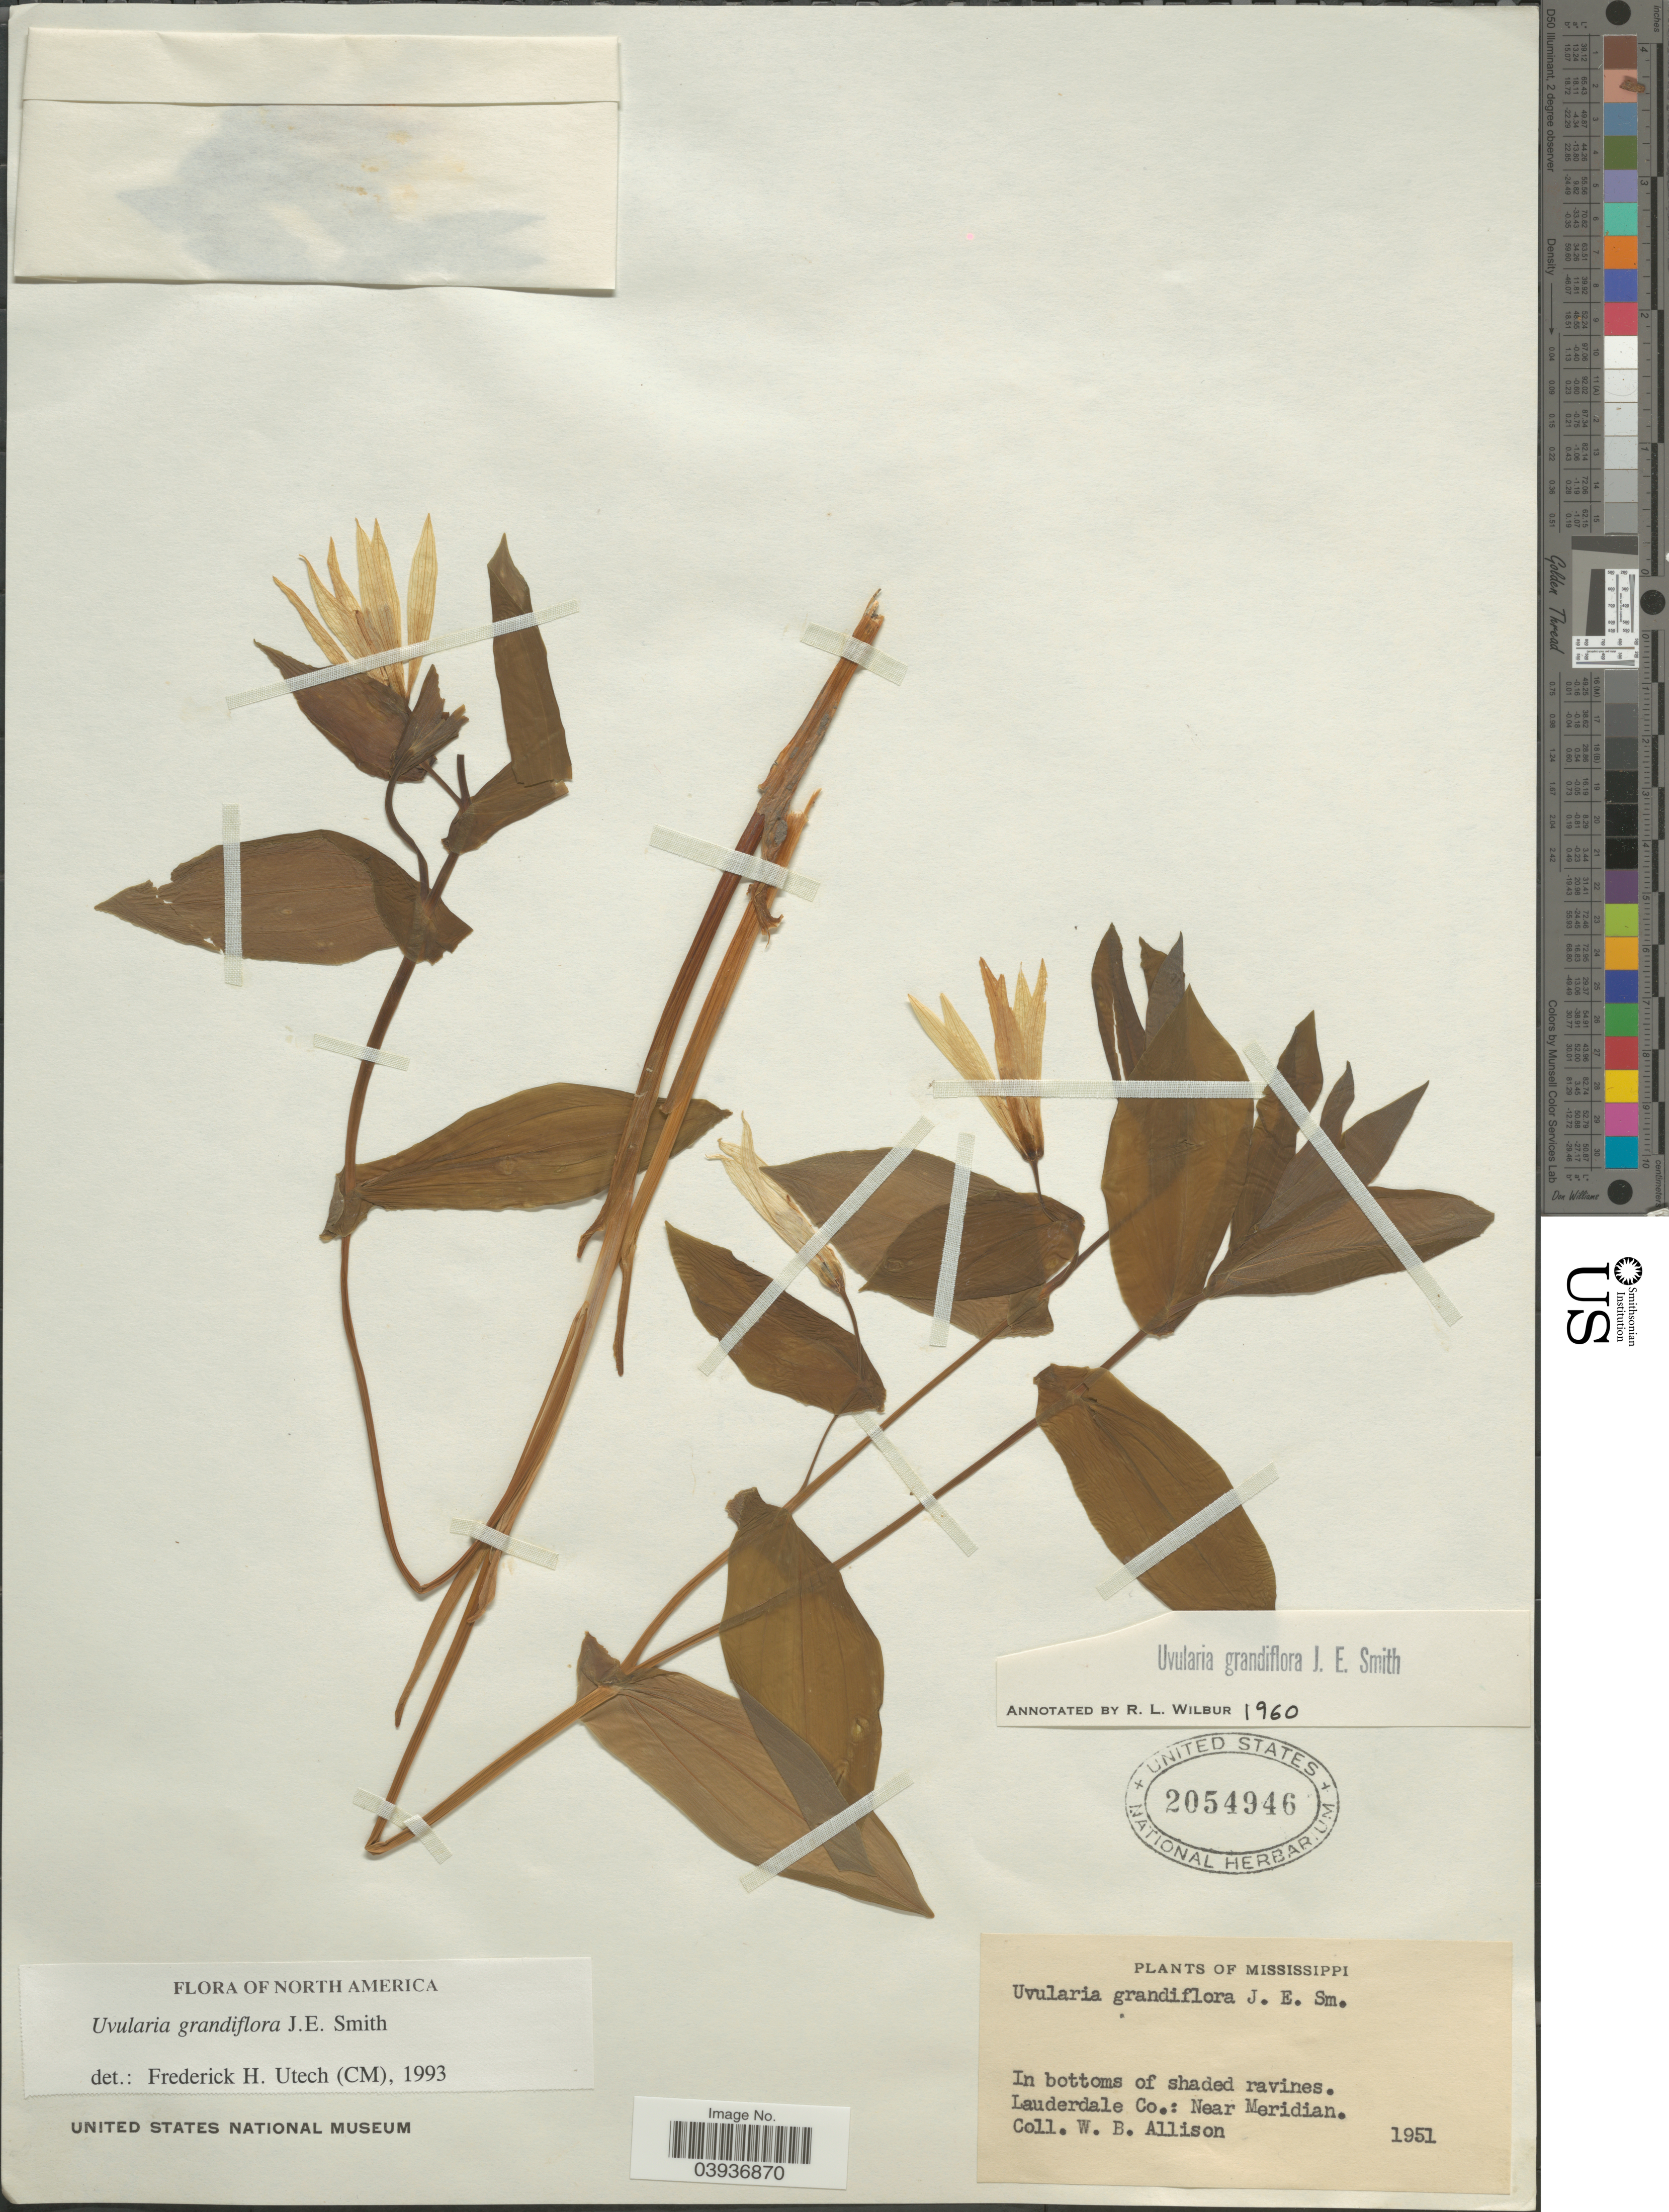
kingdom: Plantae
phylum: Tracheophyta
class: Liliopsida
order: Liliales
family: Colchicaceae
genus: Uvularia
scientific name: Uvularia grandiflora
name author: Sm.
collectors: W. B. Allison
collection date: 1951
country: United States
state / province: Mississippi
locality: Lauderdale Co.: Near Meridian.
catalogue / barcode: US 2054946